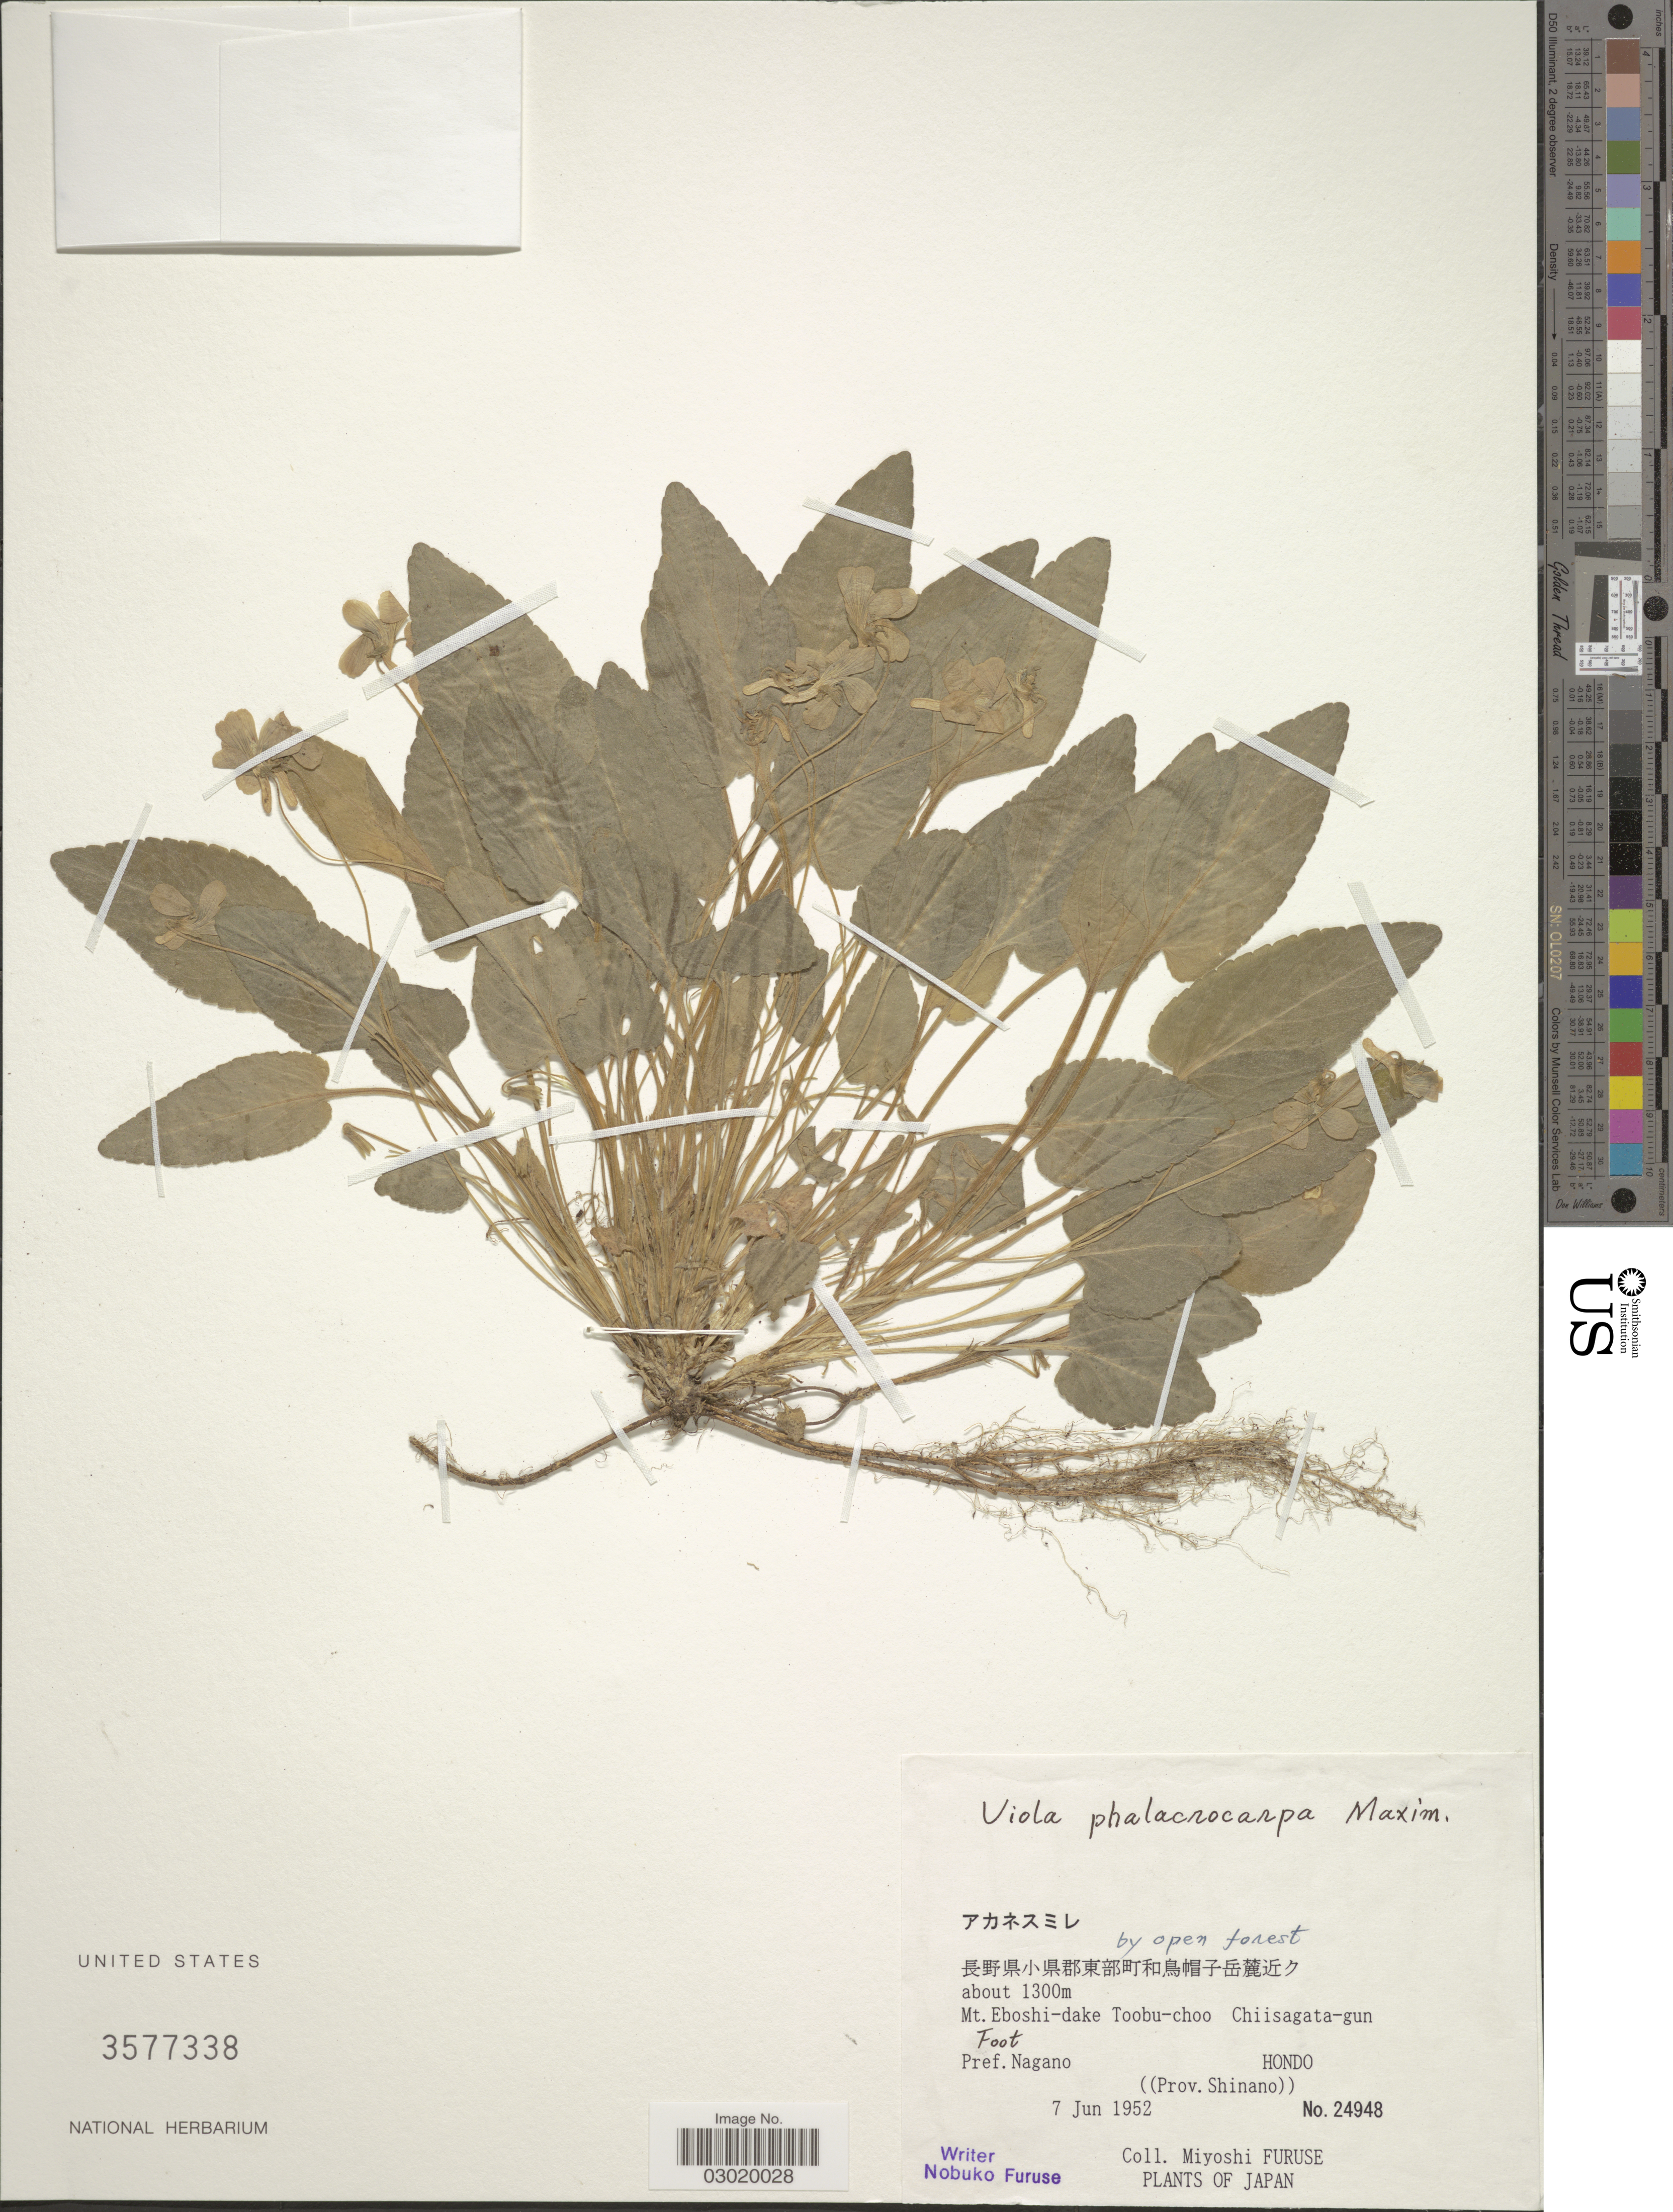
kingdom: Plantae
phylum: Tracheophyta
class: Magnoliopsida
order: Malpighiales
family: Violaceae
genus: Viola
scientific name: Viola phalacrocarpa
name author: Maxim.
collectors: M. Furuse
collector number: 24948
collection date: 1952-06-07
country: Japan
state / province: Nagano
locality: Mt. Eboshi-dake Toobu-choo. Chiisagata-gun. Foot. Pref. Nagano. (Prov. Shinano). Hondo.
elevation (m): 1300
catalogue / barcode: US 3577338